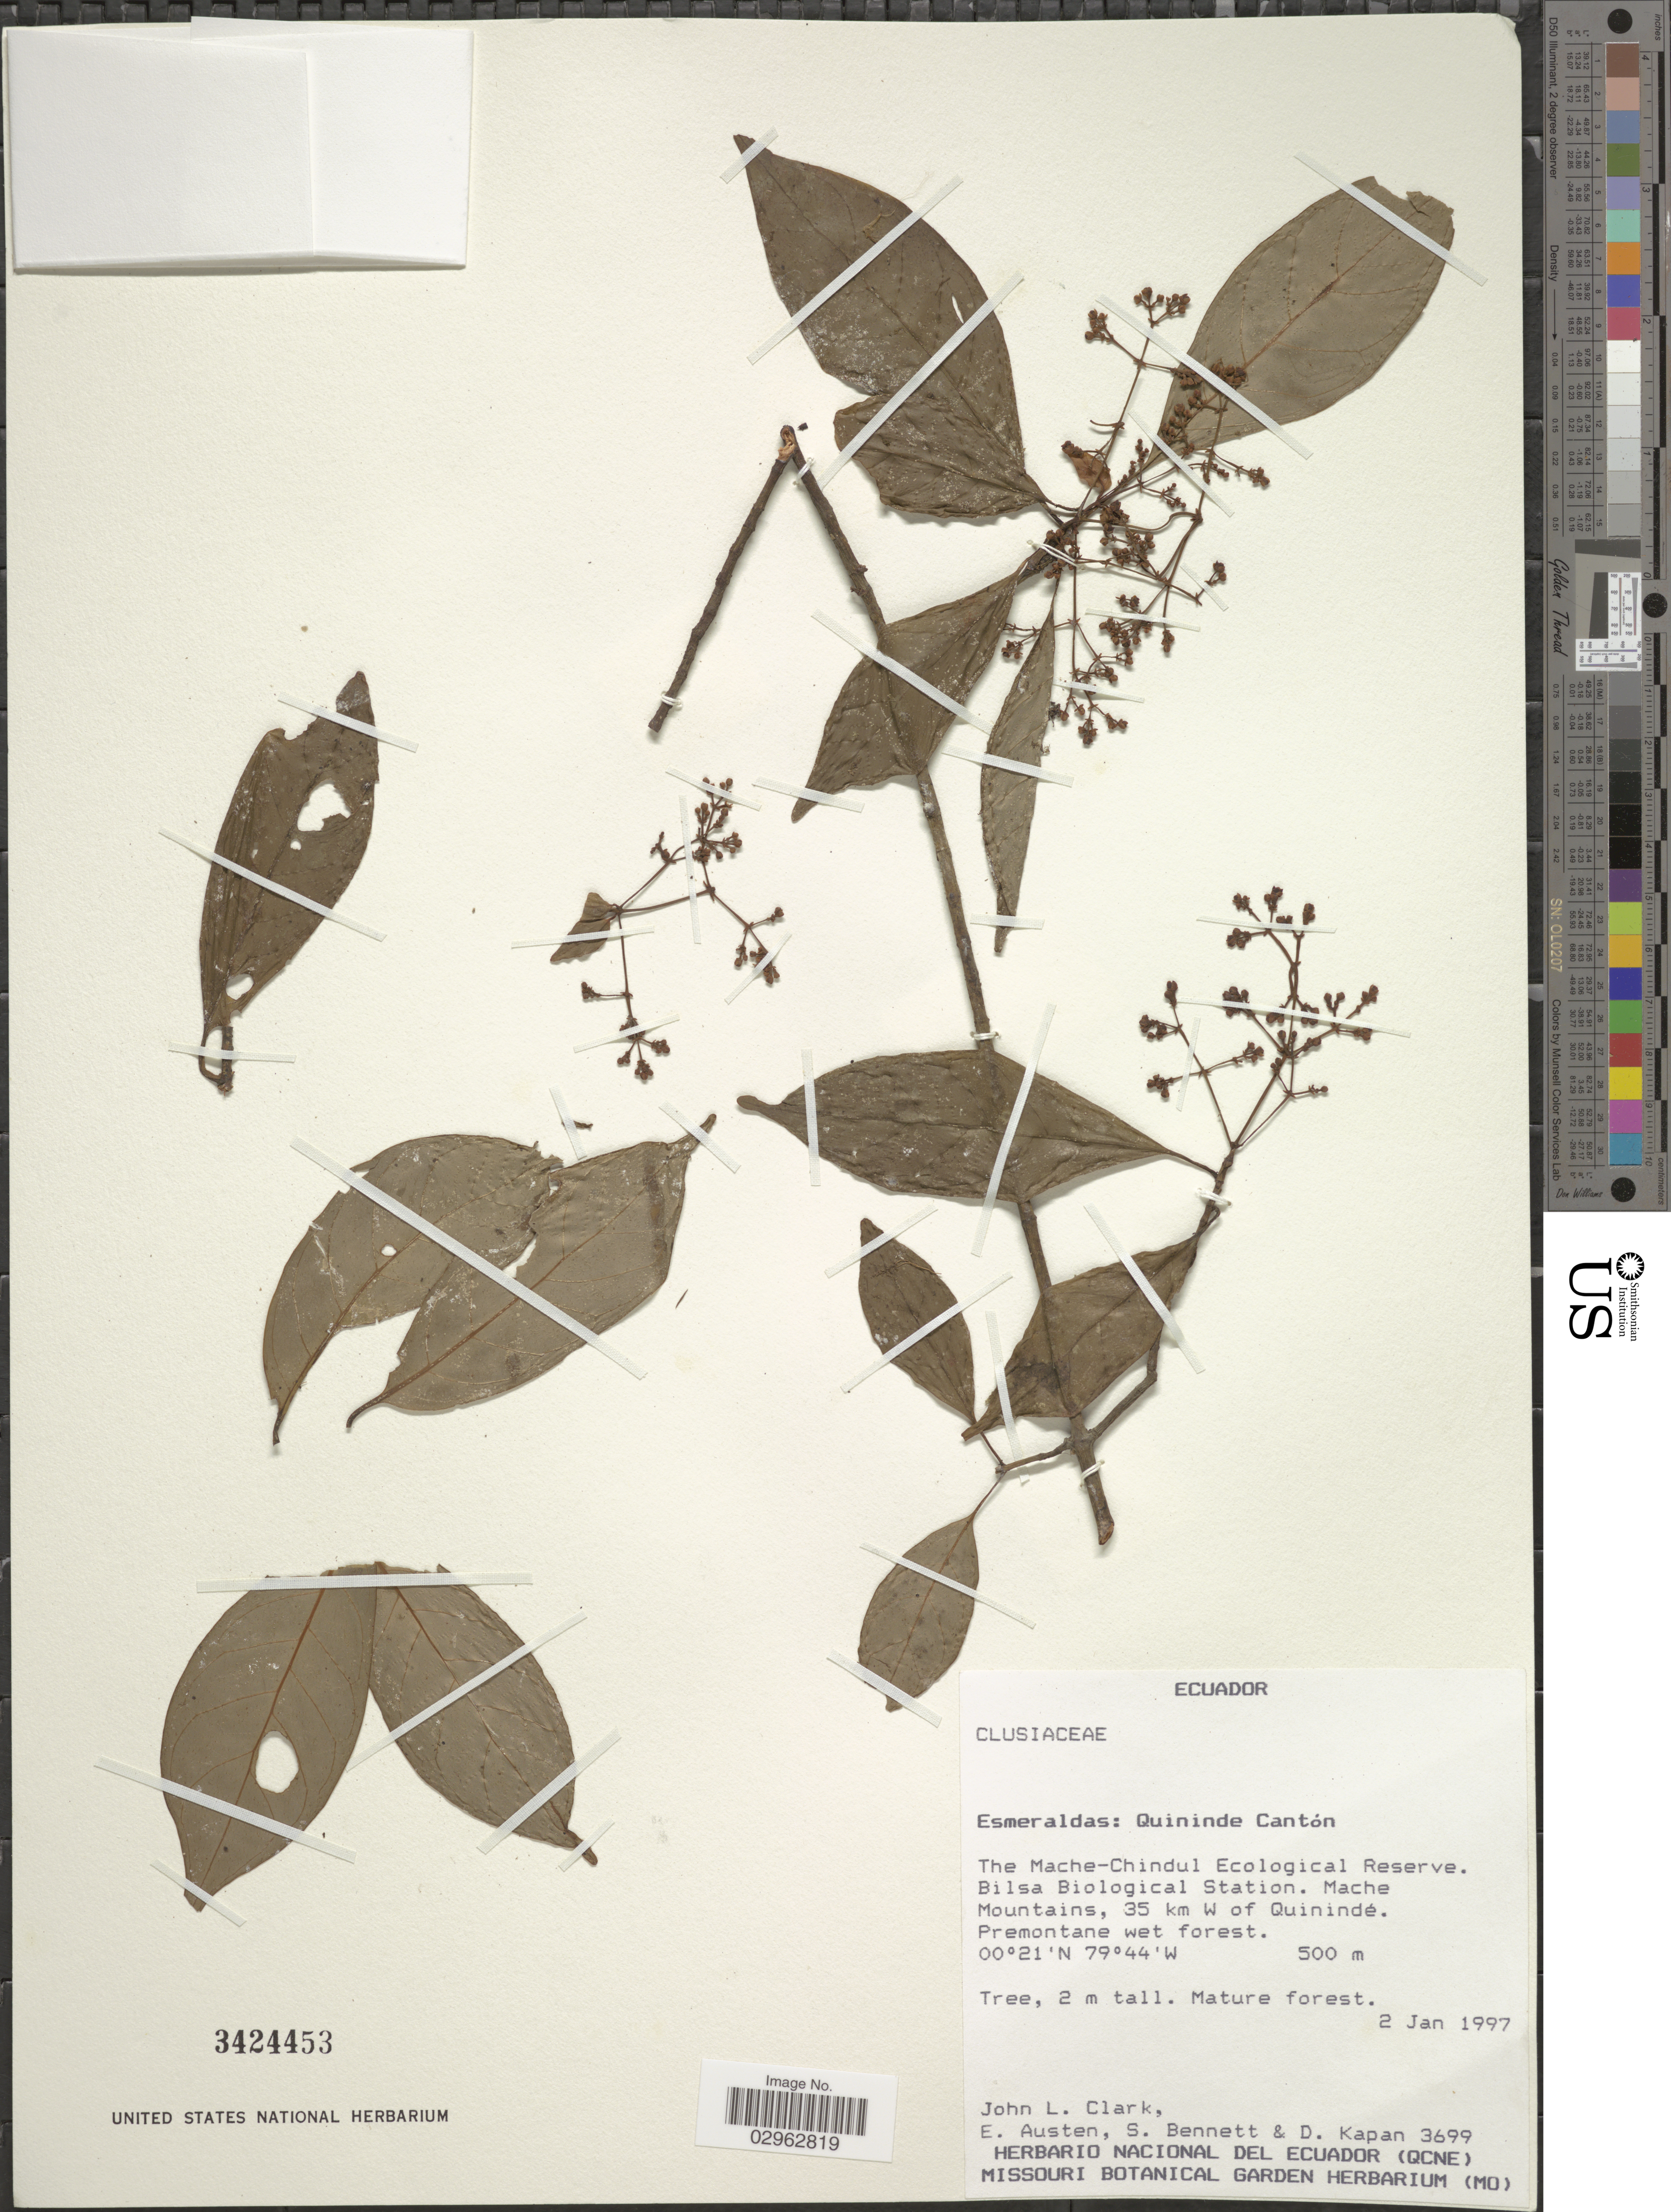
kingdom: Plantae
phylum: Tracheophyta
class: Magnoliopsida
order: Malpighiales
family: Clusiaceae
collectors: J. L. Clark, E. Austen, S. Bennett & D. Kapan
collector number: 3699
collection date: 1997-01-02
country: Ecuador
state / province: Esmeraldas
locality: Quininde Cantón. The Mache-Chindul Ecological Reserve. Bilsa Biological Station. Mache Mountains, 35 km W of Quinindé.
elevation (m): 500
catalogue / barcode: US 3424453